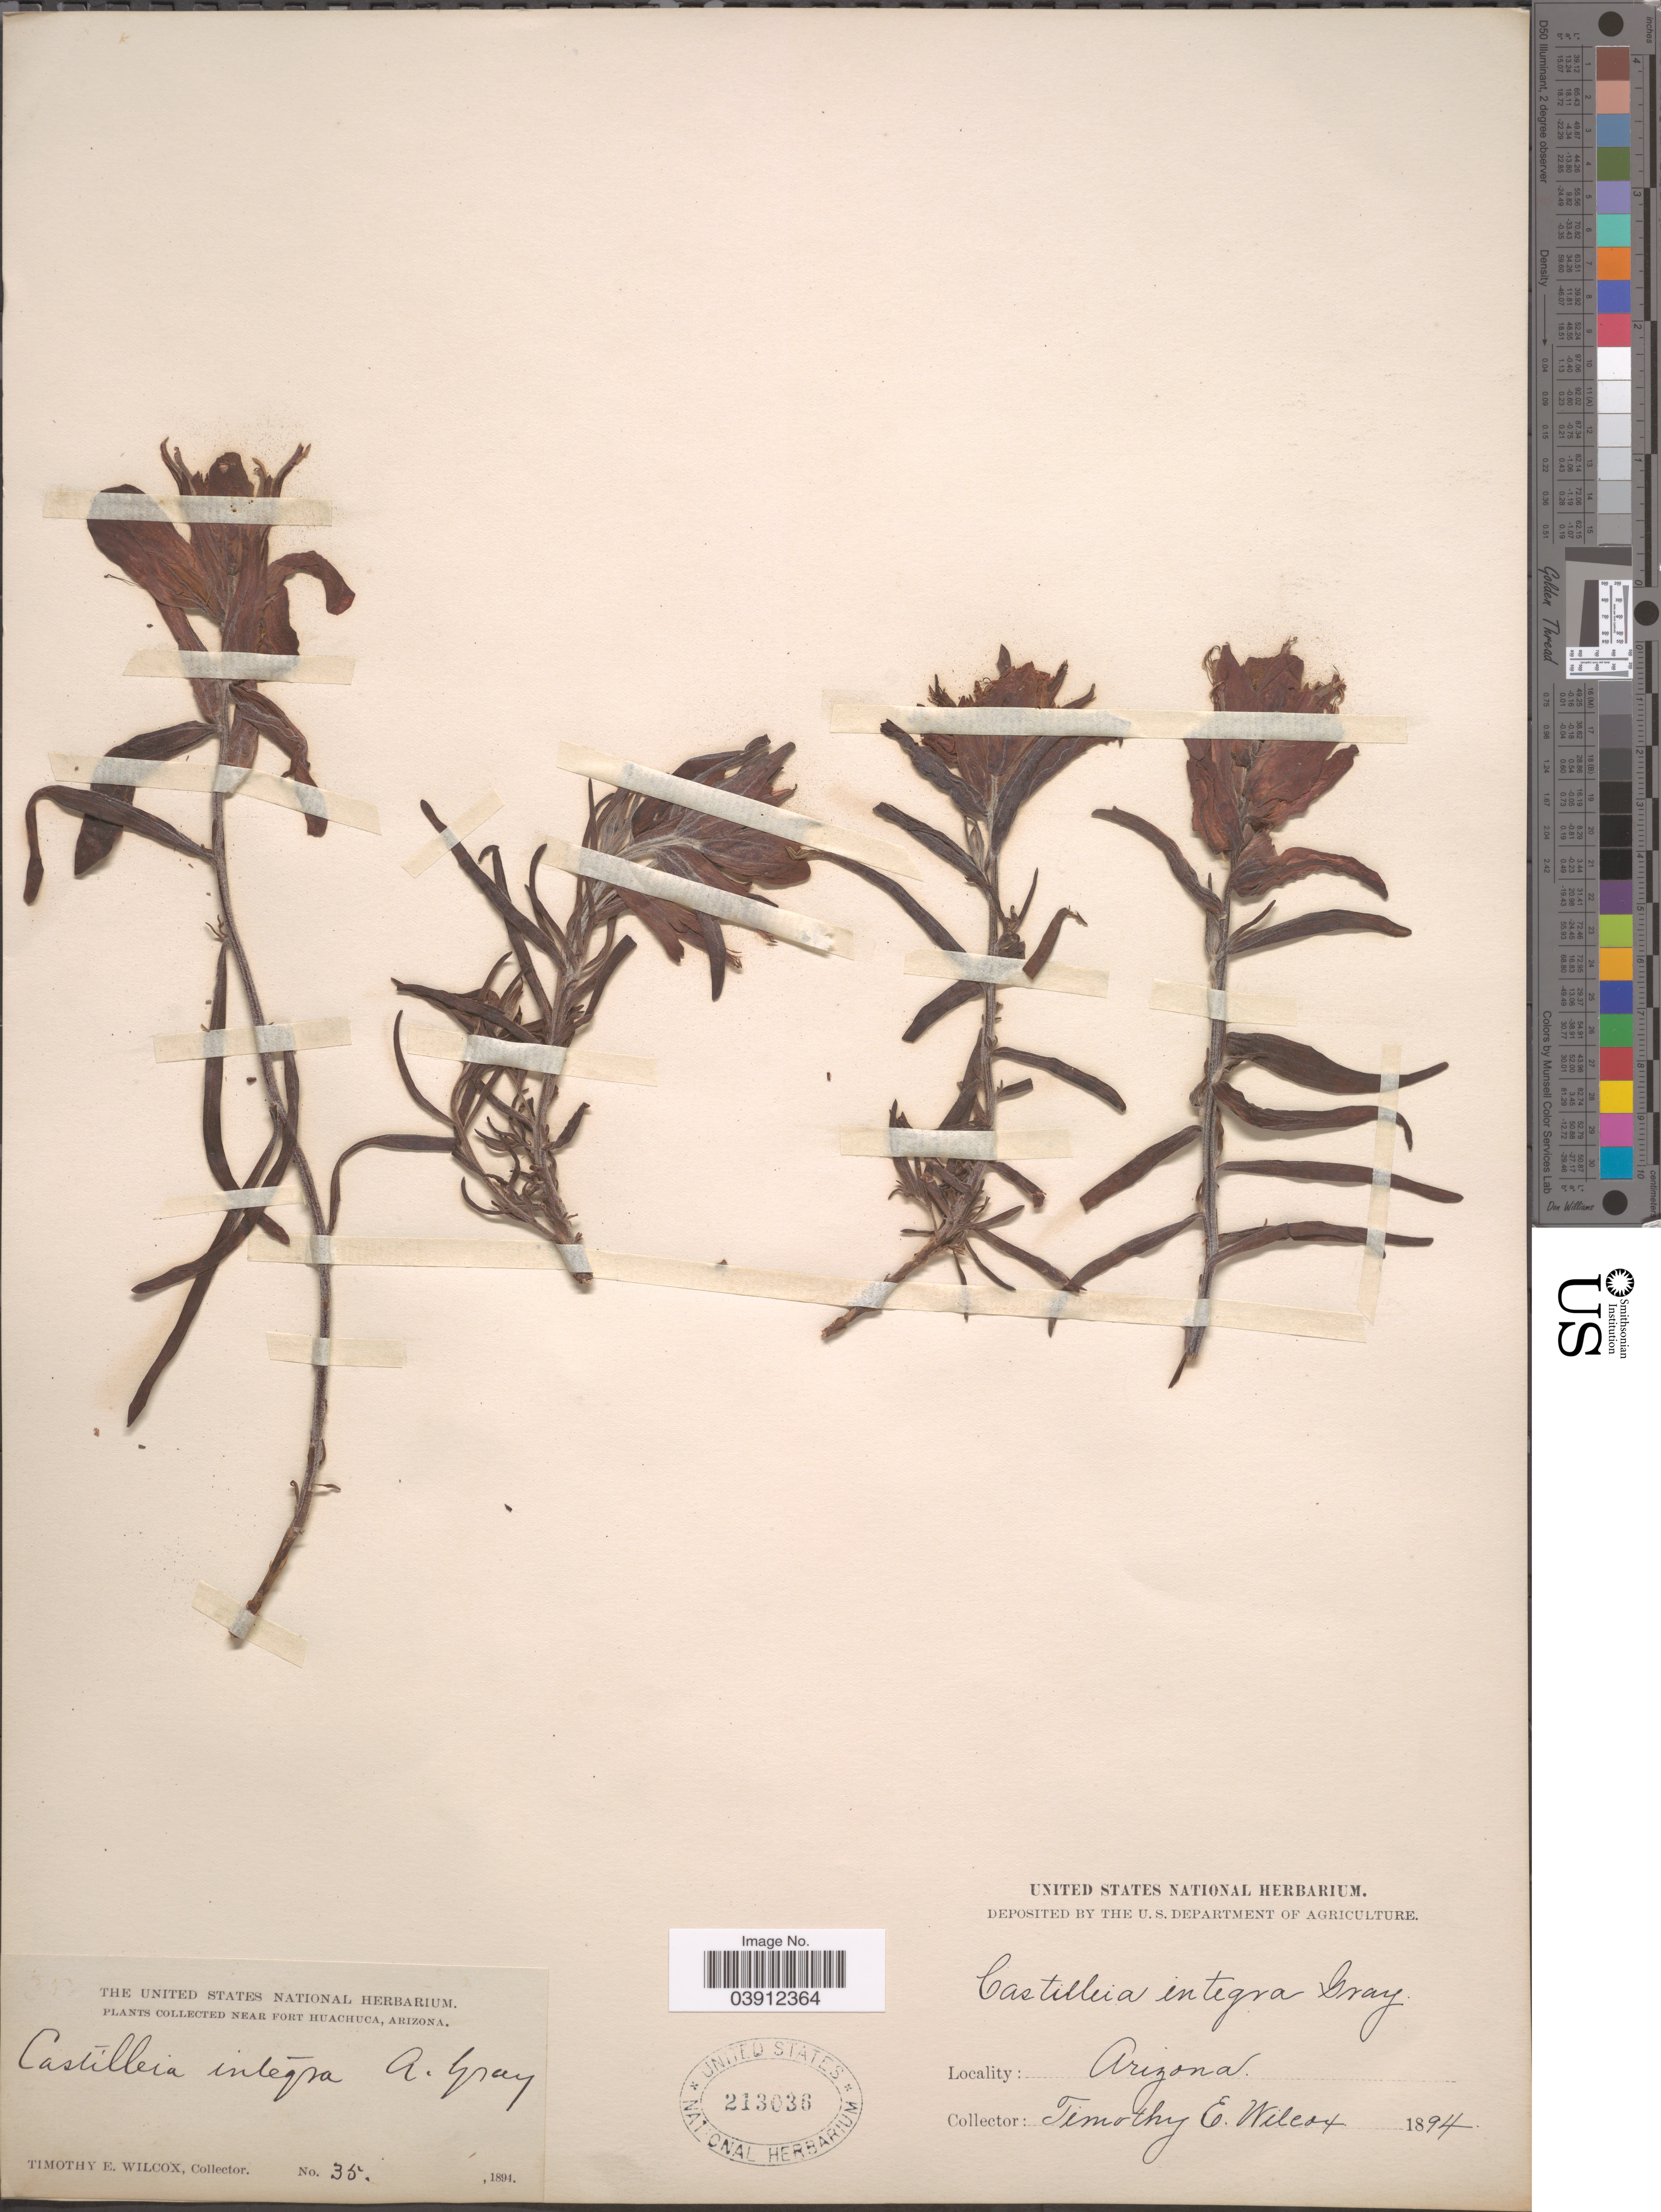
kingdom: Plantae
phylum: Tracheophyta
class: Magnoliopsida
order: Lamiales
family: Orobanchaceae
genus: Castilleja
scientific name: Castilleja integra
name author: A. Gray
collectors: T. E. Wilcox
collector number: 35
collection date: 1894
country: United States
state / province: Arizona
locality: Near Fort Huachuca.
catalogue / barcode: US 213036